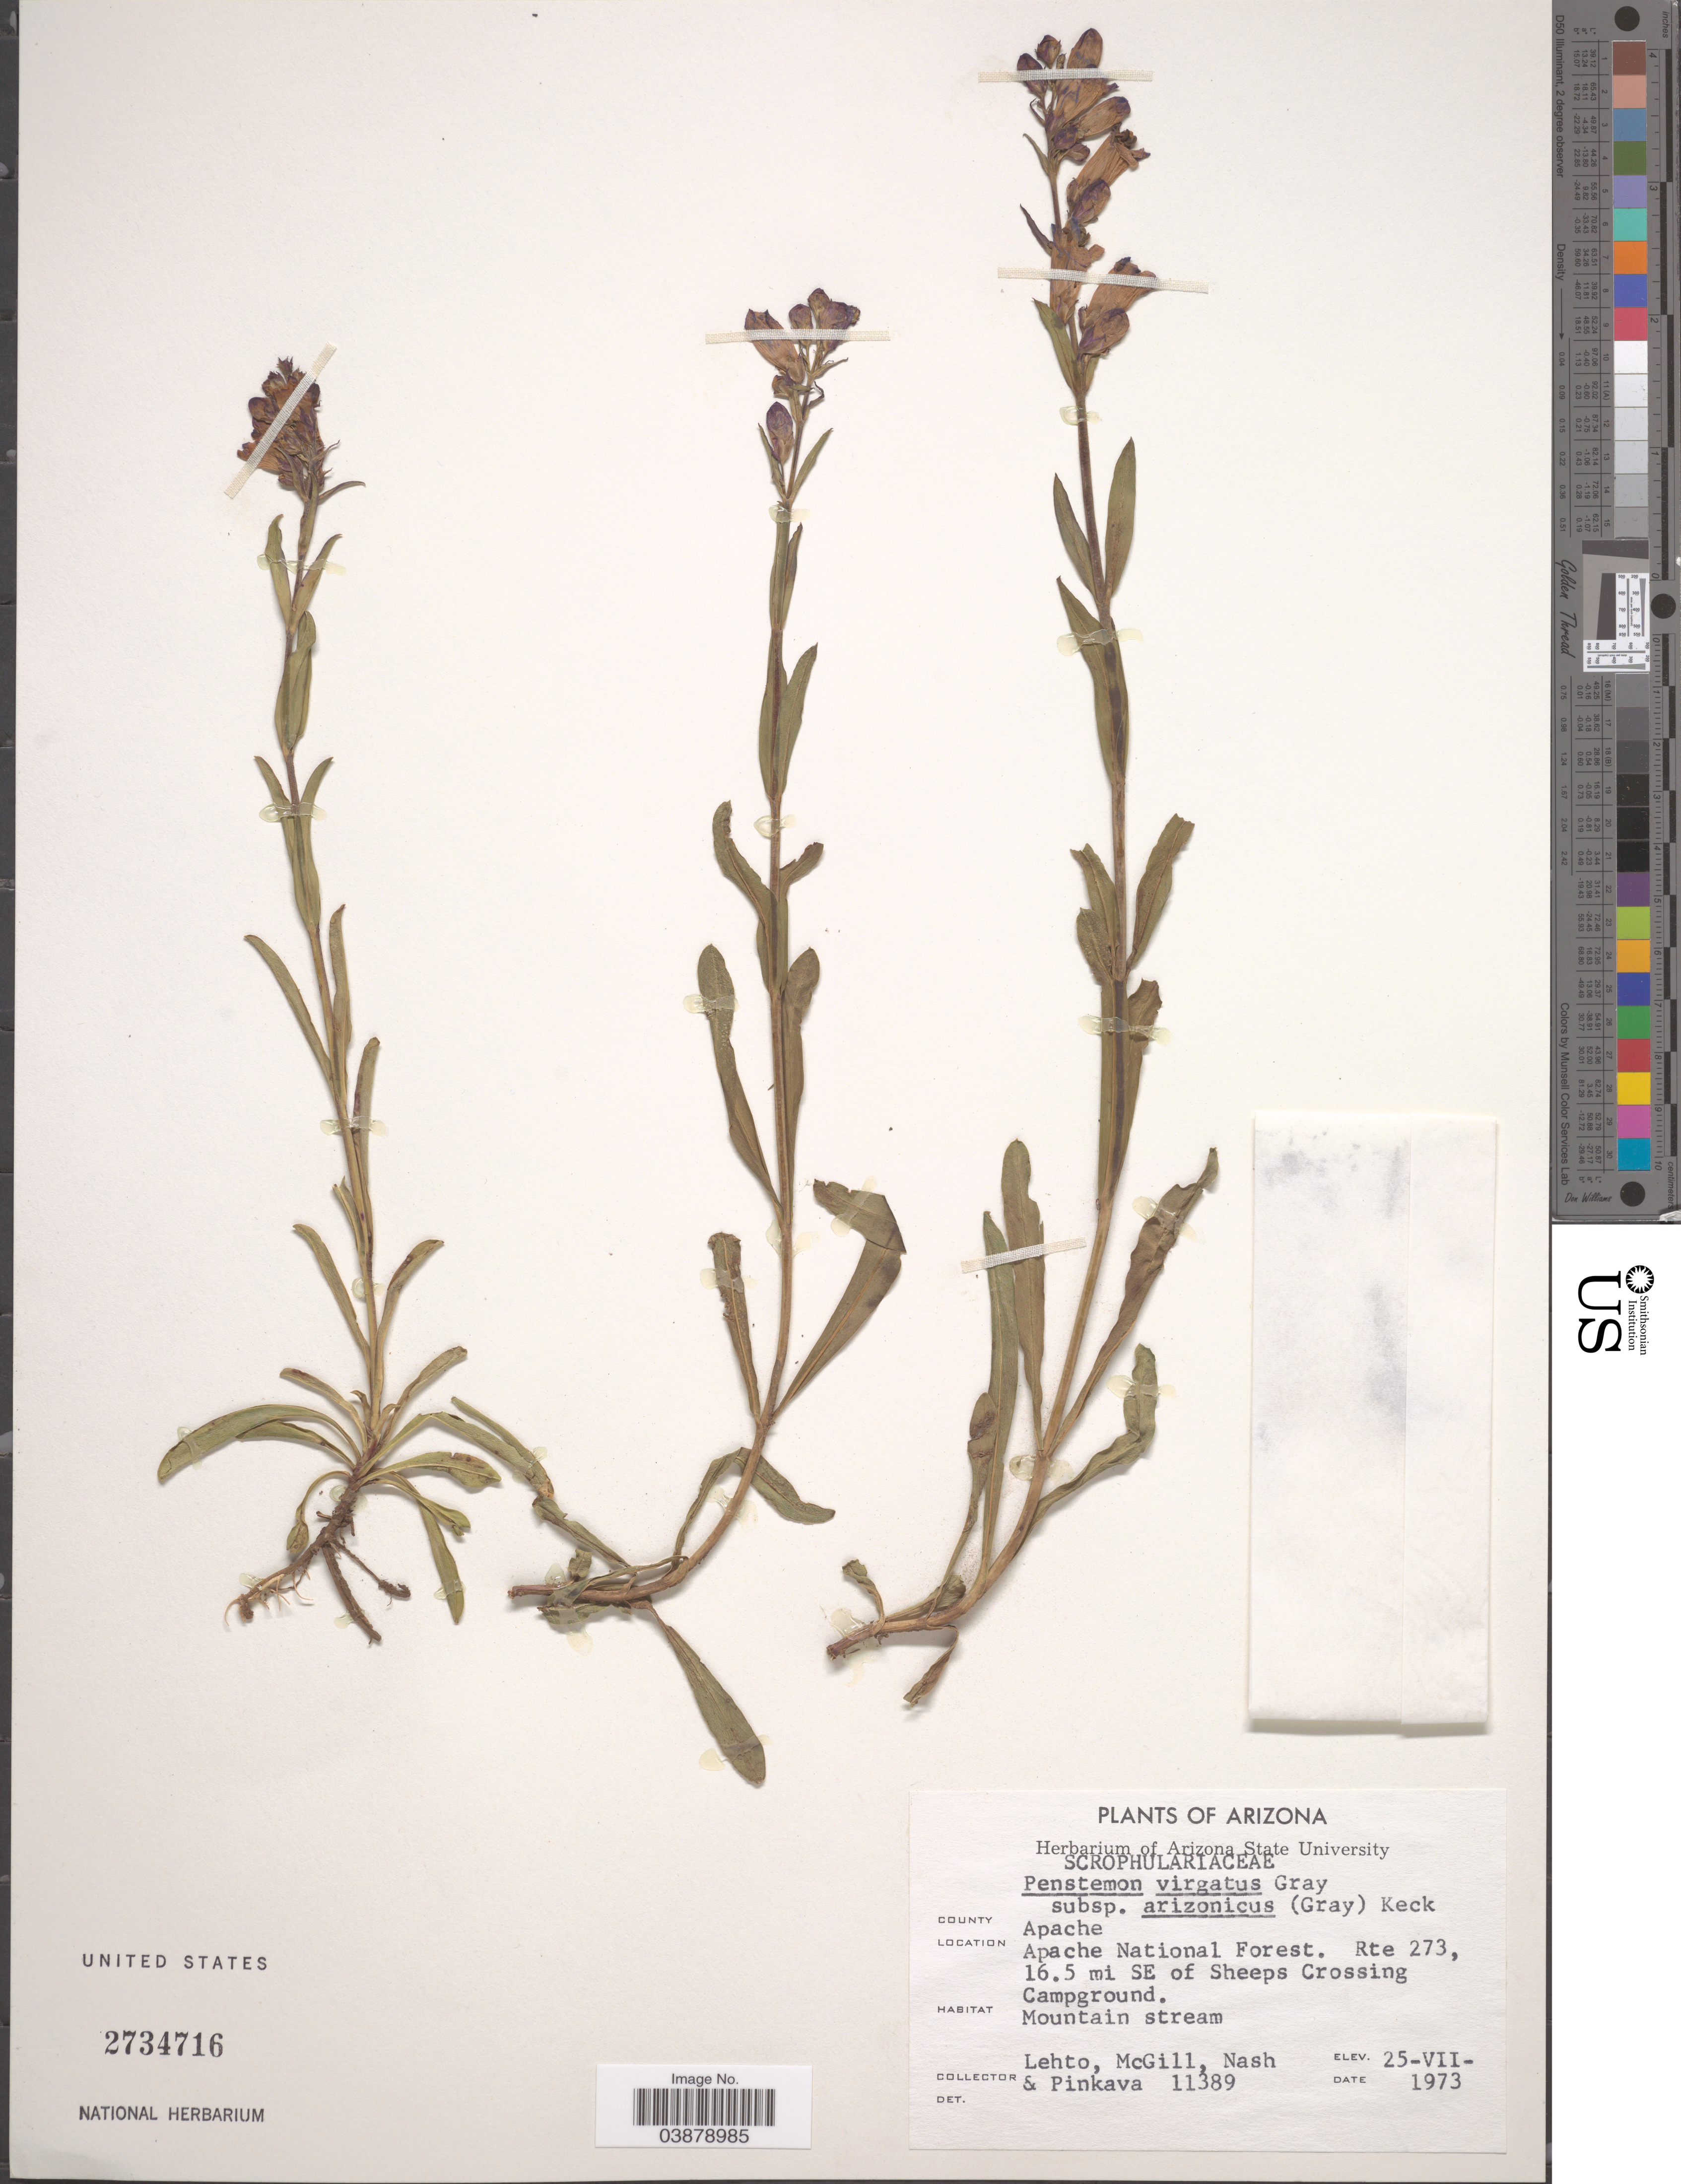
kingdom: Plantae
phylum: Tracheophyta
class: Magnoliopsida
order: Lamiales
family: Plantaginaceae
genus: Penstemon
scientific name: Penstemon virgatus subsp. arizonicus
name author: (A. Gray) D.D. Keck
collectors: -. Lehto, -. McGill & -. Pinkava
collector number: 11389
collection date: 1973-07-25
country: United States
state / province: Arizona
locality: County Apache. Apache National Forest. Rte 273, 16.5 mi SE of Sheeps Crossing Campground. Mountain stream.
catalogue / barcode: US 2734716